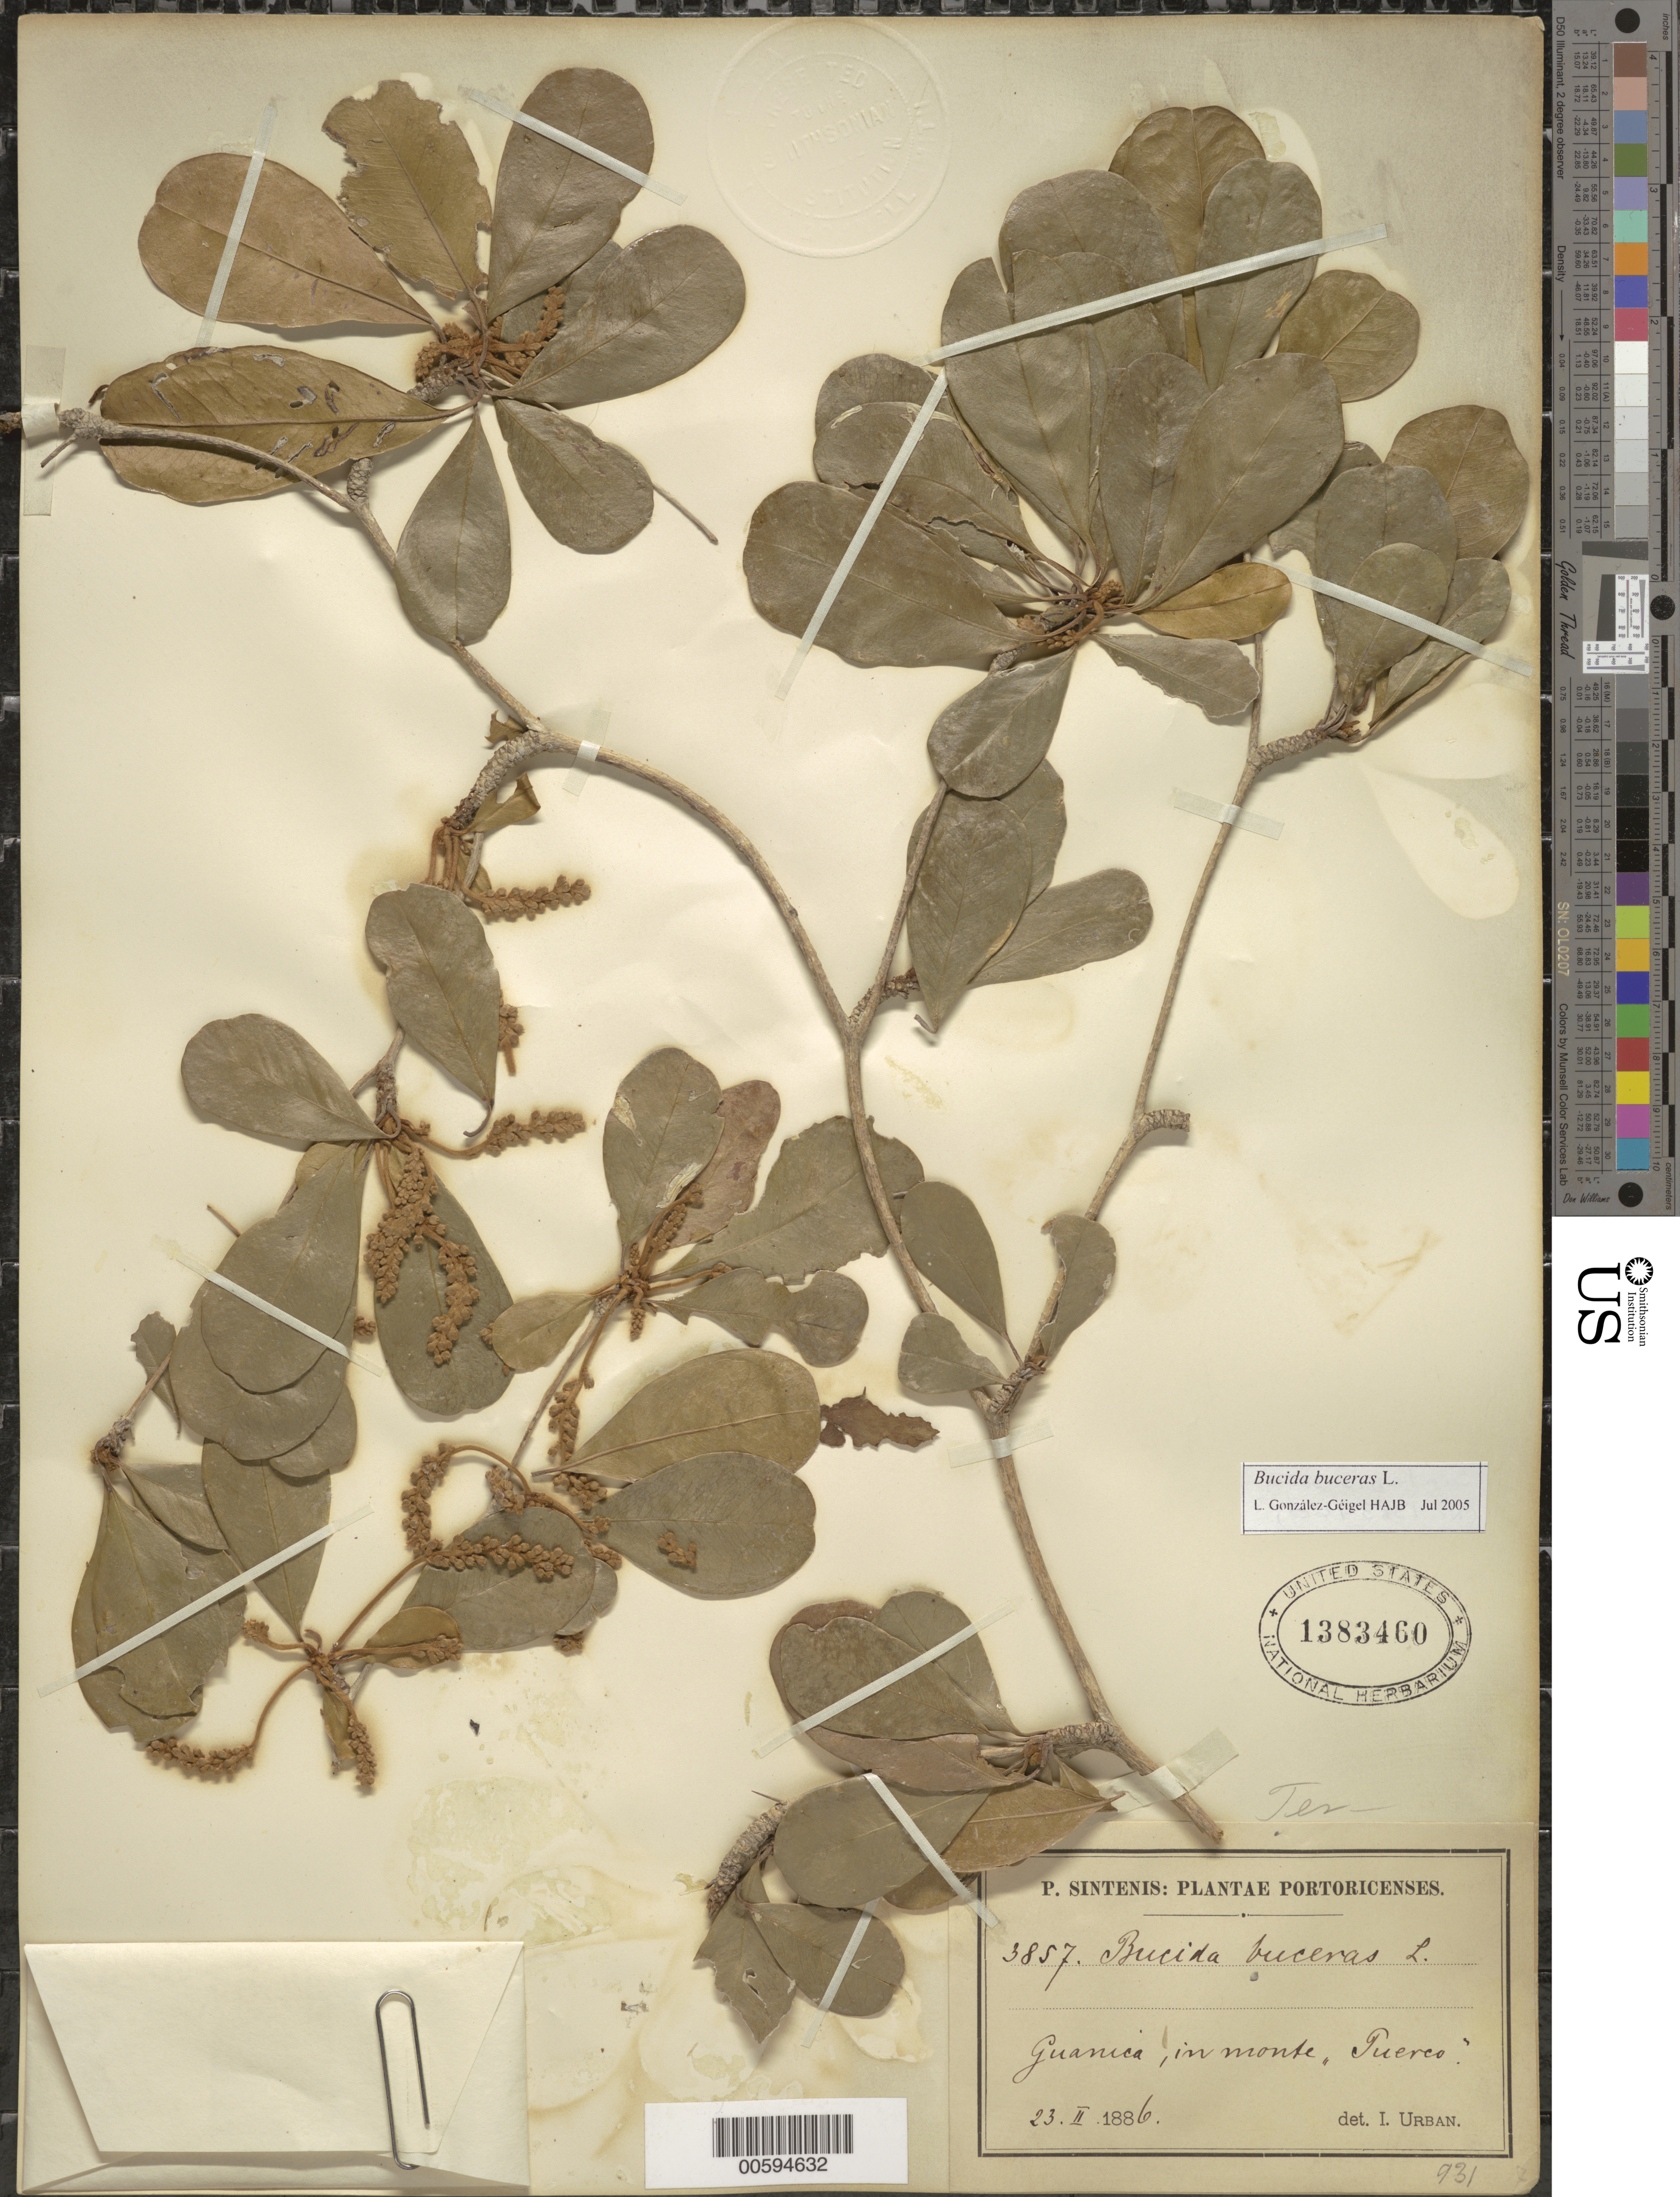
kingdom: Plantae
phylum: Tracheophyta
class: Magnoliopsida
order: Myrtales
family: Combretaceae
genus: Terminalia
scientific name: Terminalia buceras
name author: (L.) C. Wright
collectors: P. Sintenis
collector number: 3857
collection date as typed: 23 Feb 1886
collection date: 1886-02-23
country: Puerto Rico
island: Greater Antilles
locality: Guanica, in monte "Puerco"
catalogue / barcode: US 1383460